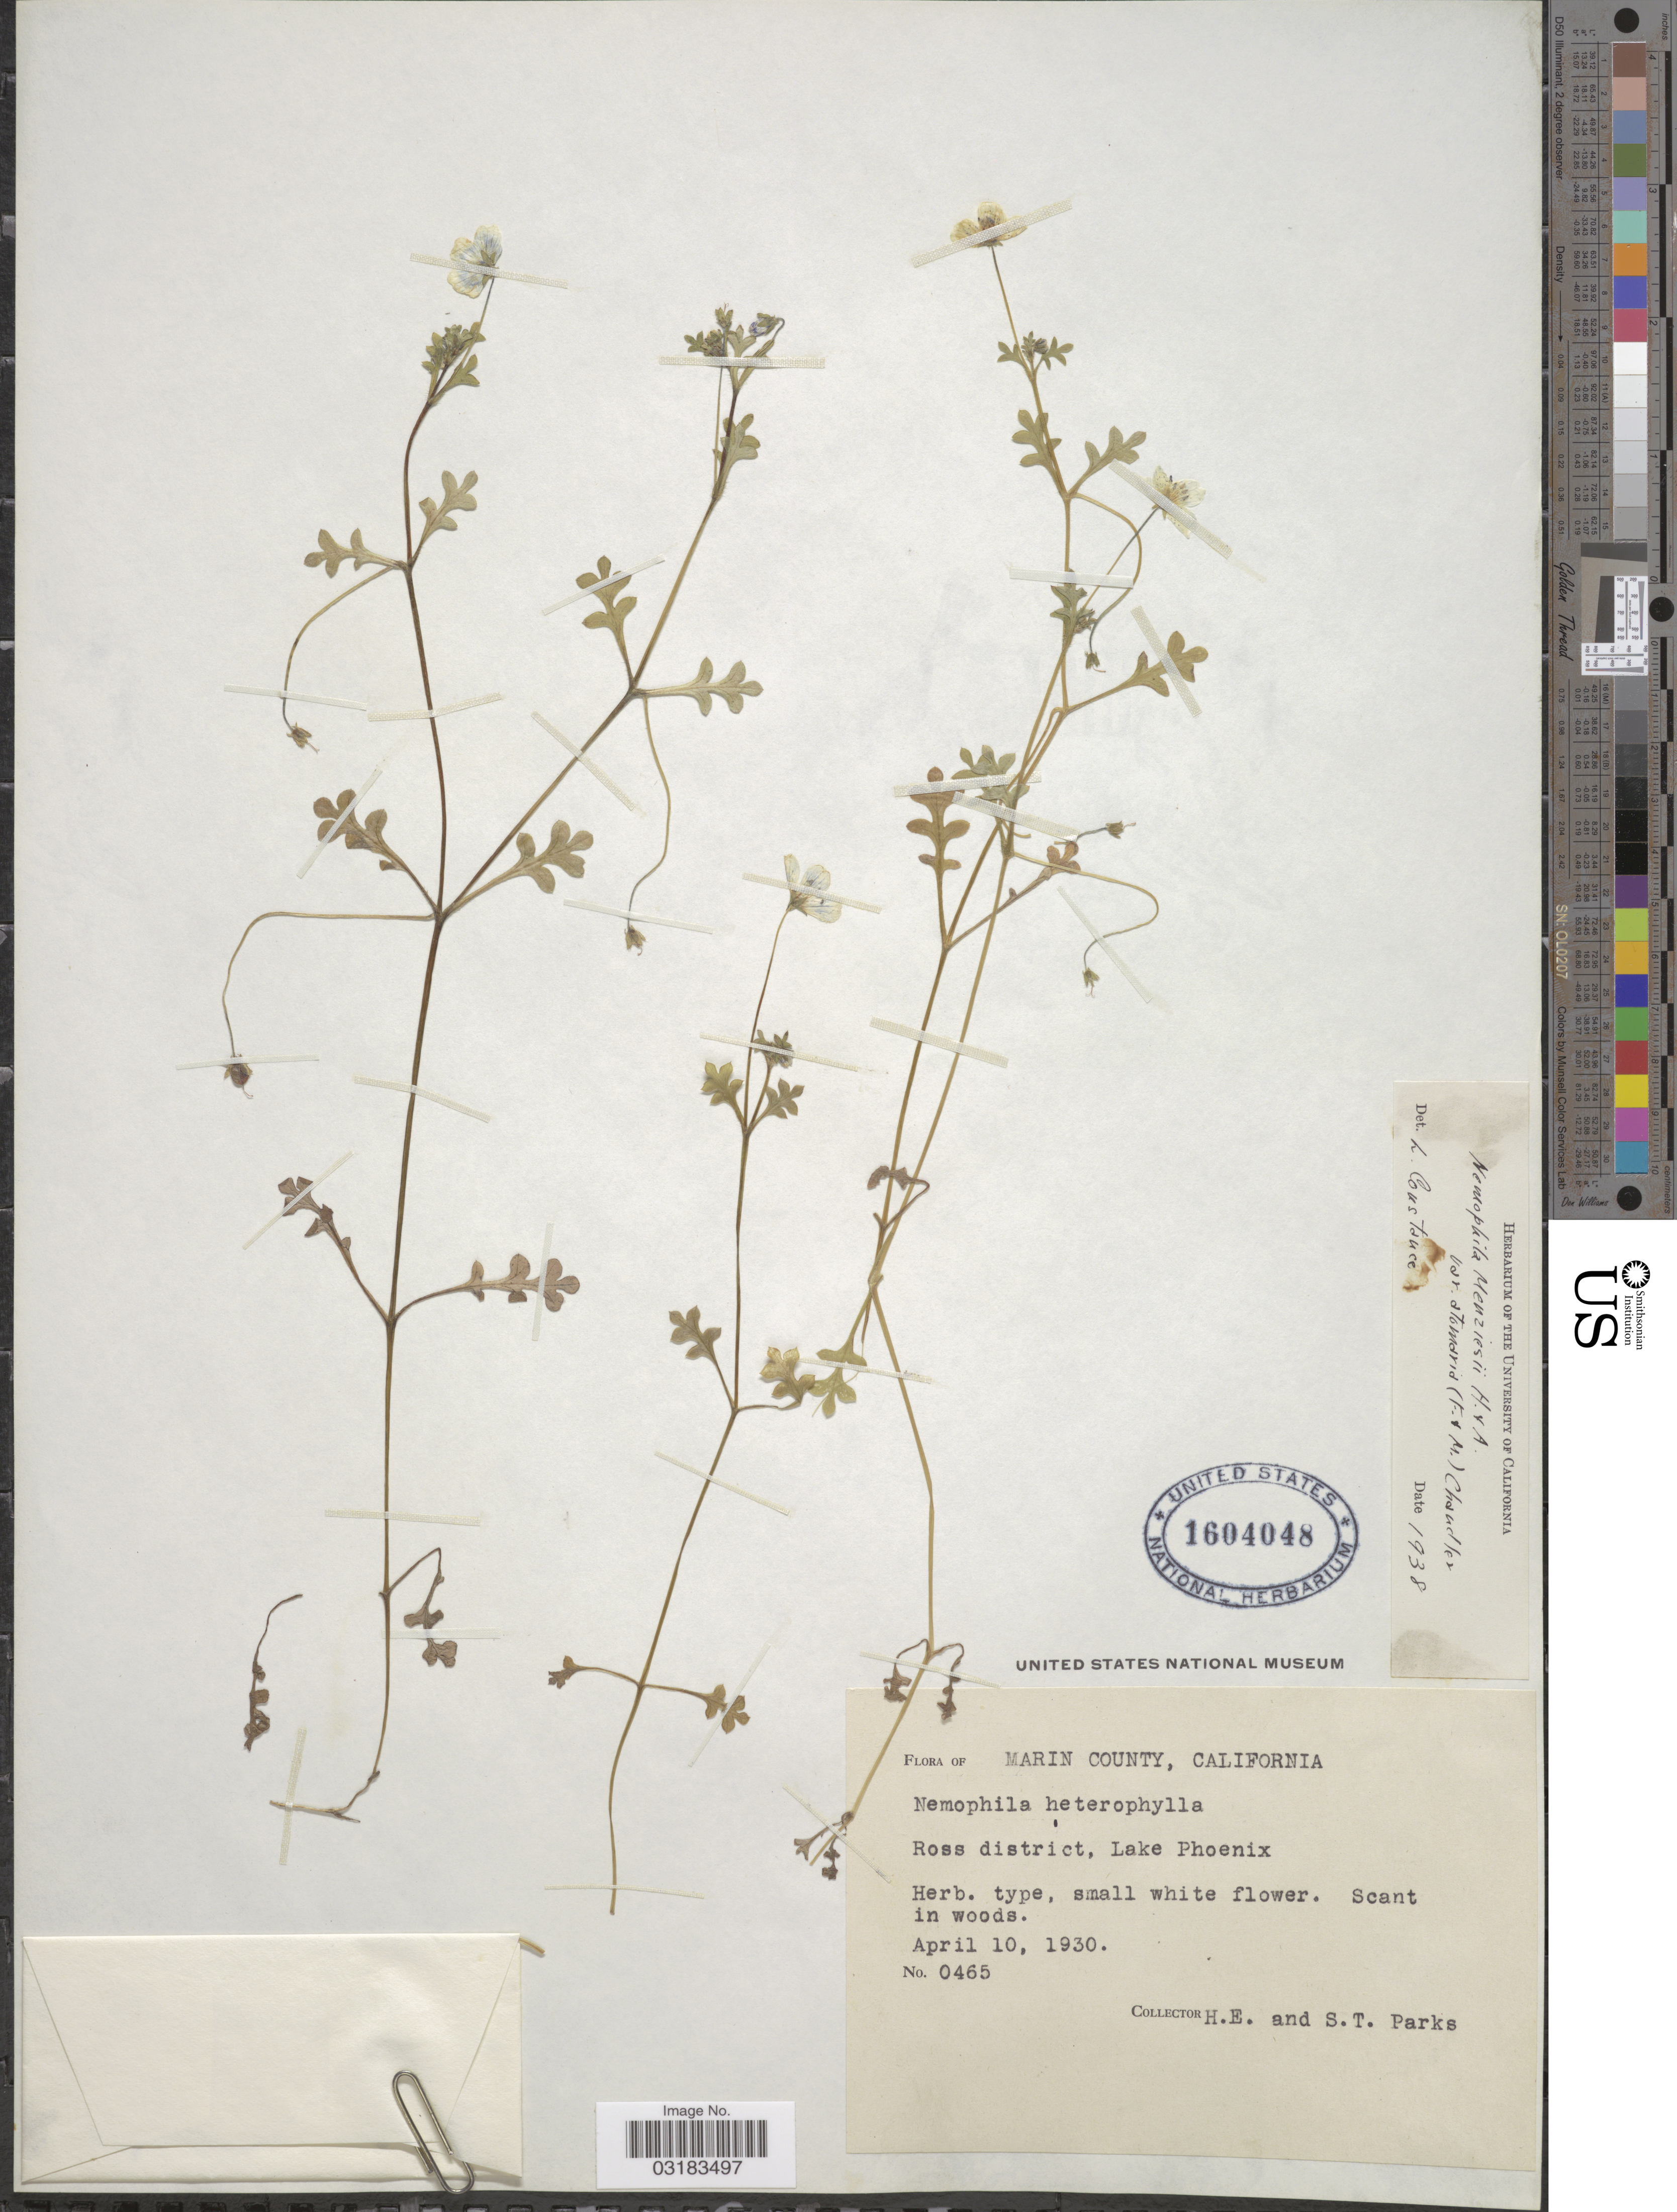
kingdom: Plantae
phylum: Tracheophyta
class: Magnoliopsida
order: Boraginales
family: Hydrophyllaceae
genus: Nemophila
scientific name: Nemophila menziesii var. atomaria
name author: (Fisch. & C.A. Mey.) H.P. Chandler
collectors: H. E. Parks & S. Parks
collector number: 0465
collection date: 1930-04-10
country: United States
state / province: California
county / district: Marin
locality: Marin County. Ross district, Lake Phoenix.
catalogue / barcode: US 1604048